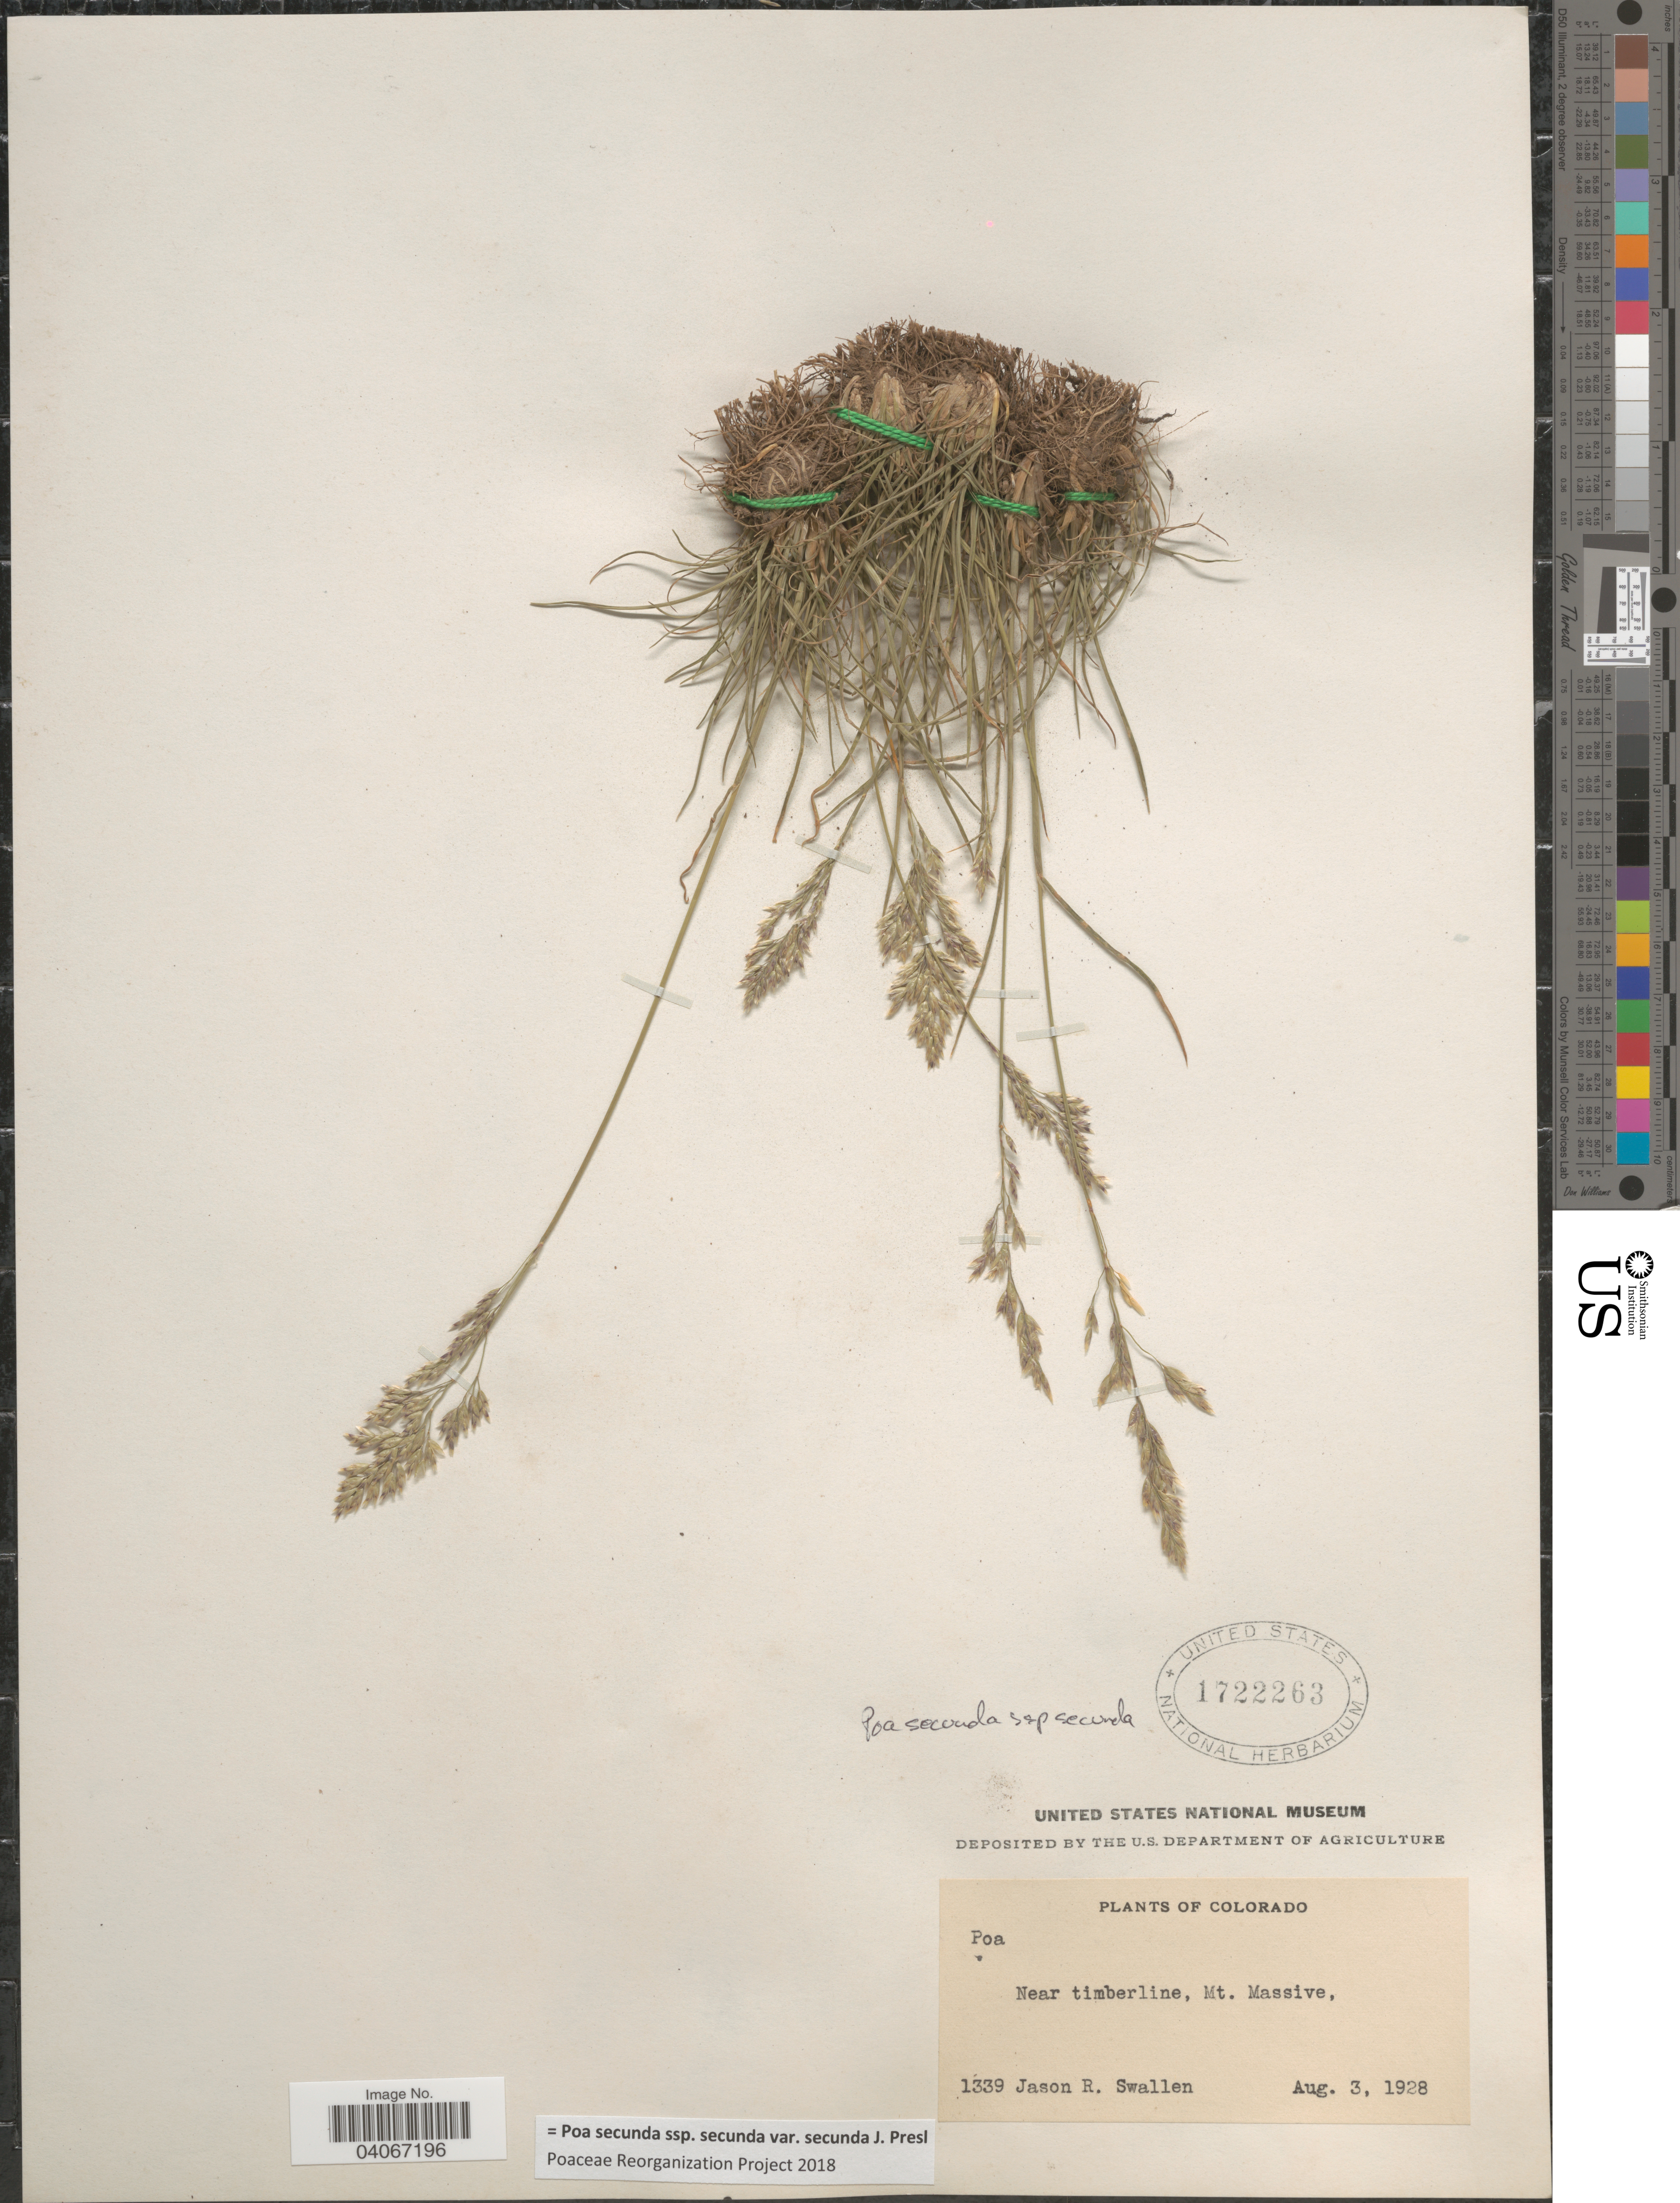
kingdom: Plantae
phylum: Tracheophyta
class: Liliopsida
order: Poales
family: Poaceae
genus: Poa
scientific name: Poa secunda subsp. secunda var. secunda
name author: J. Presl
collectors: J. R. Swallen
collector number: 1339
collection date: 1928-08-03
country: United States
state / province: Colorado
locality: Near timberline, Mt. Massive.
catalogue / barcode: US 1722263